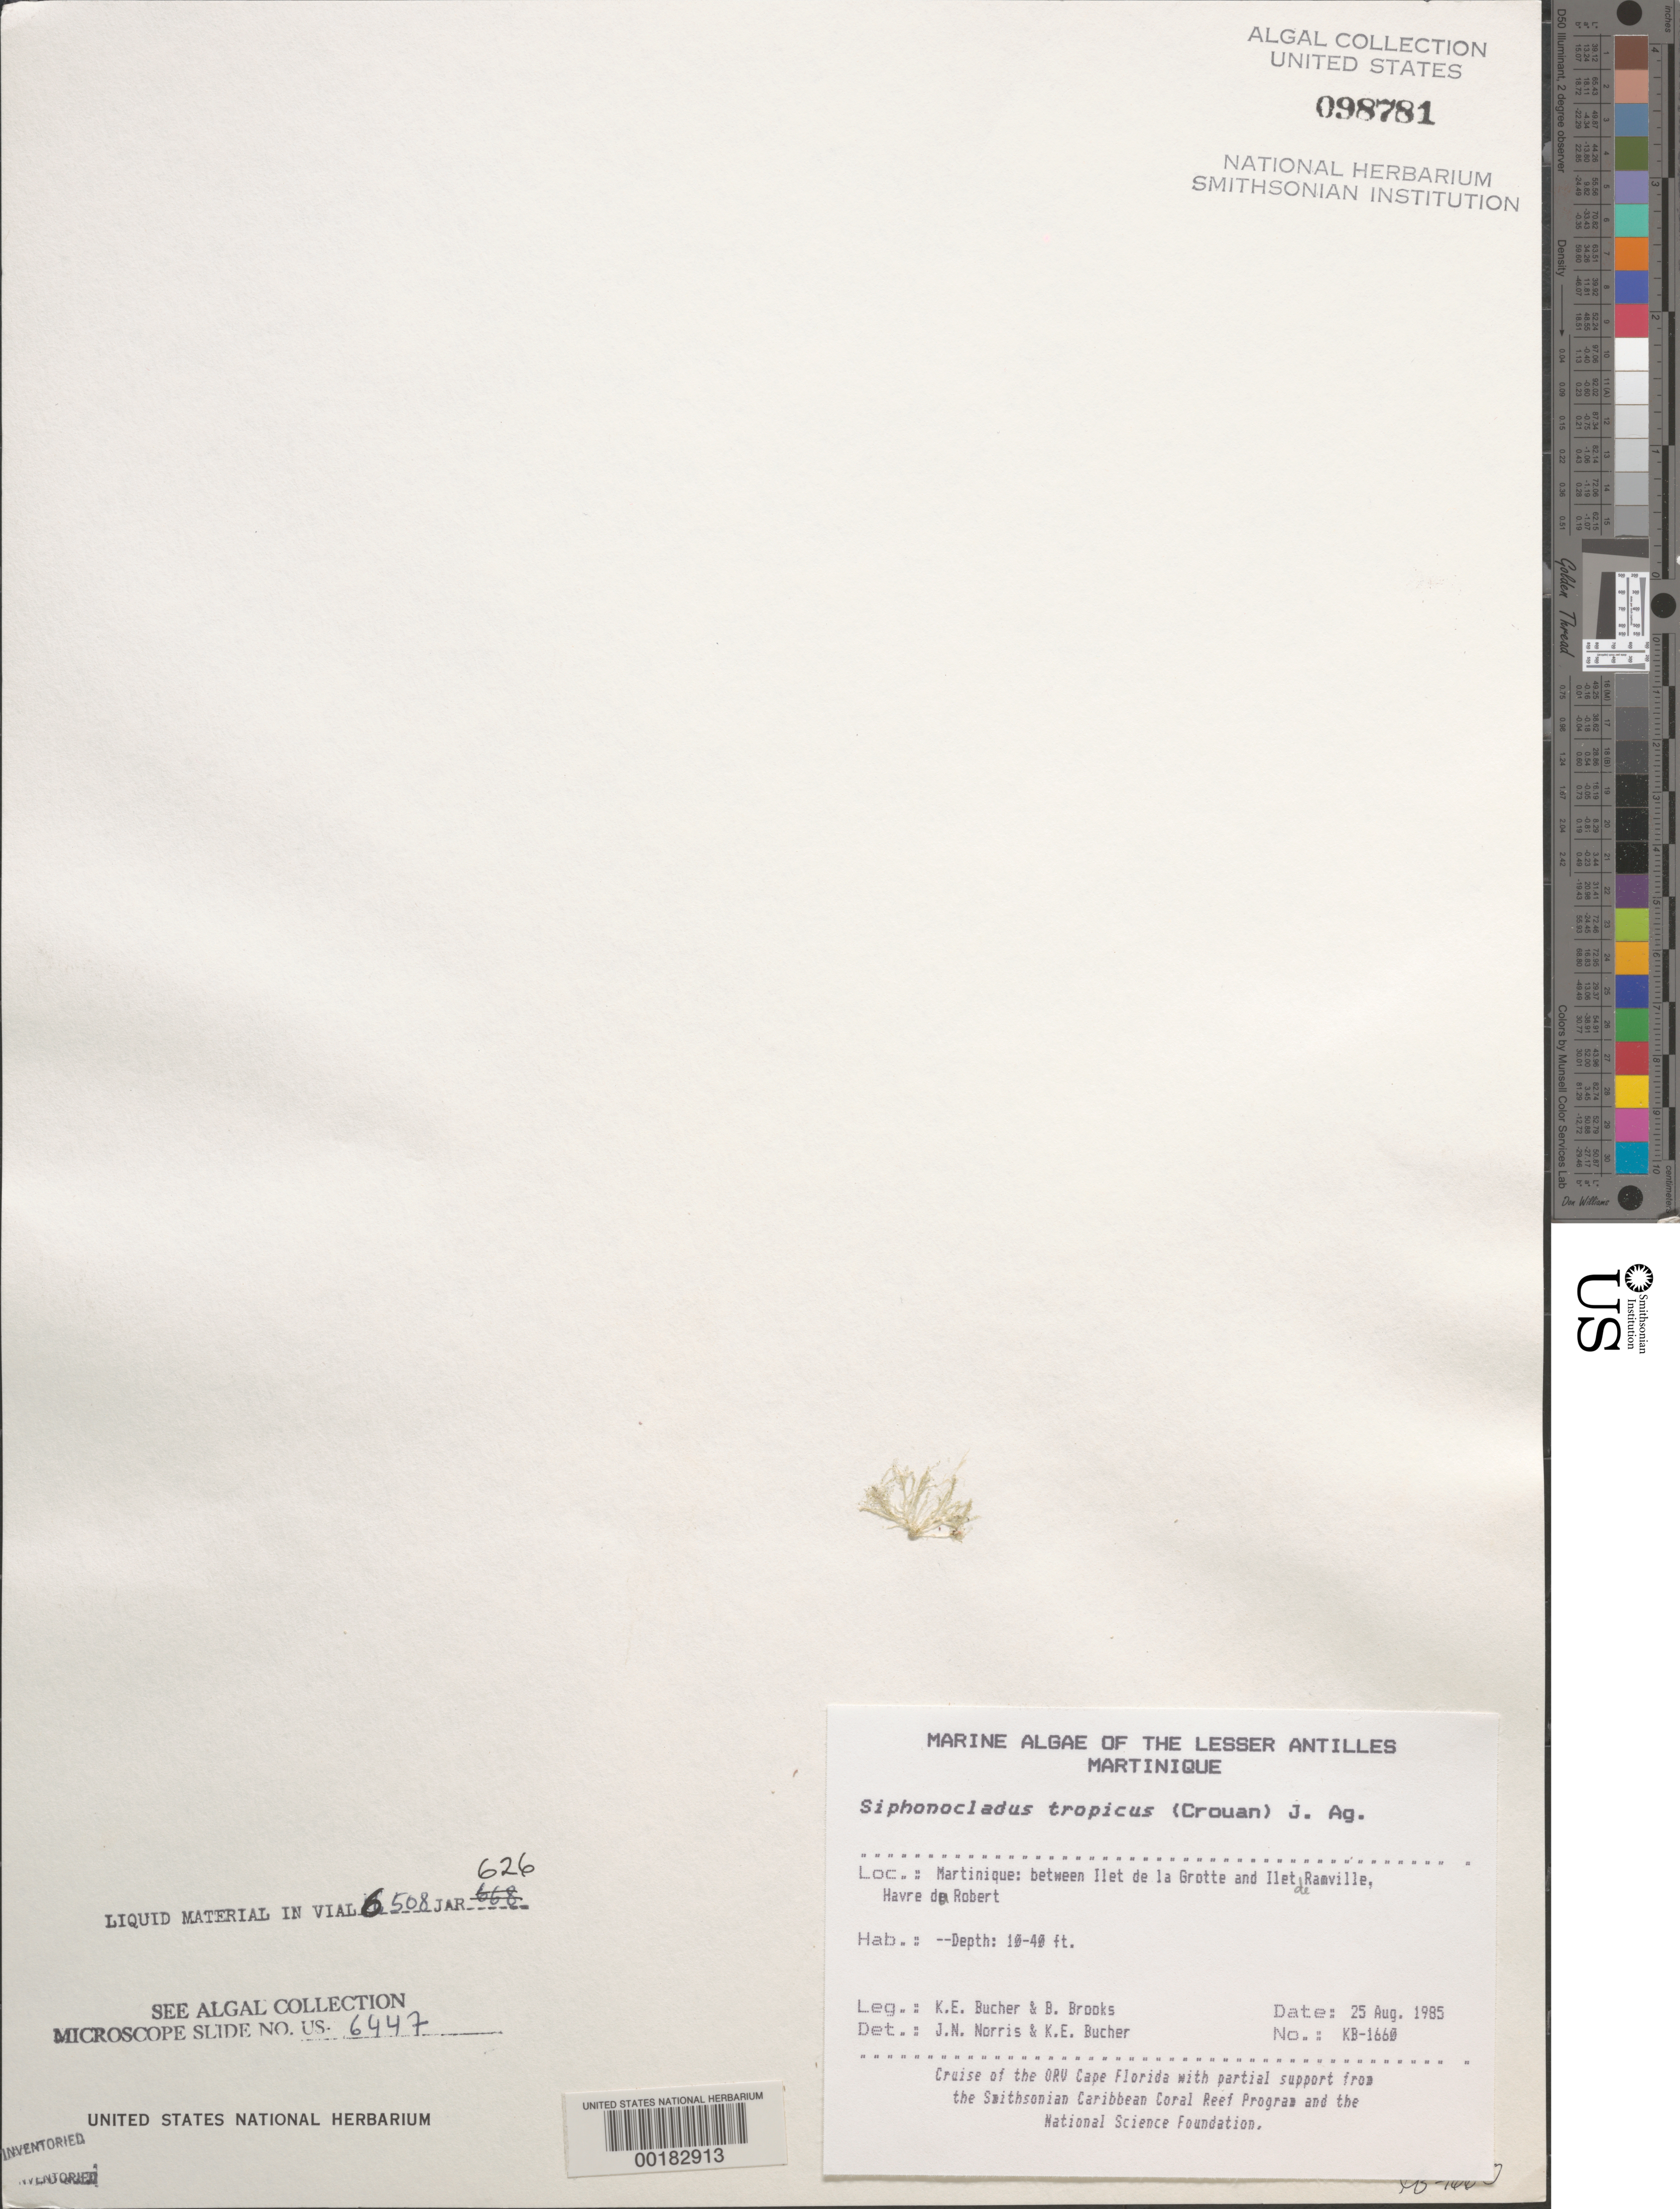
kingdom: Plantae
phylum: Chlorophyta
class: Ulvophyceae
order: Siphonocladales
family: Siphonocladaceae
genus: Siphonocladus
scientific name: Siphonocladus tropicus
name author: (P. Crouan & H. Crouan) J. Agardh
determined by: Norris, J. N.; Bucher, K. E.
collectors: K. E. Bucher & B. Brooks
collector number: KB-1660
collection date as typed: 25 Aug 1985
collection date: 1985-08-25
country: Martinique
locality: Between Ilet de la Grotte and Ilet de Ramville, Havre du Robert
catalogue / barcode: US 98781